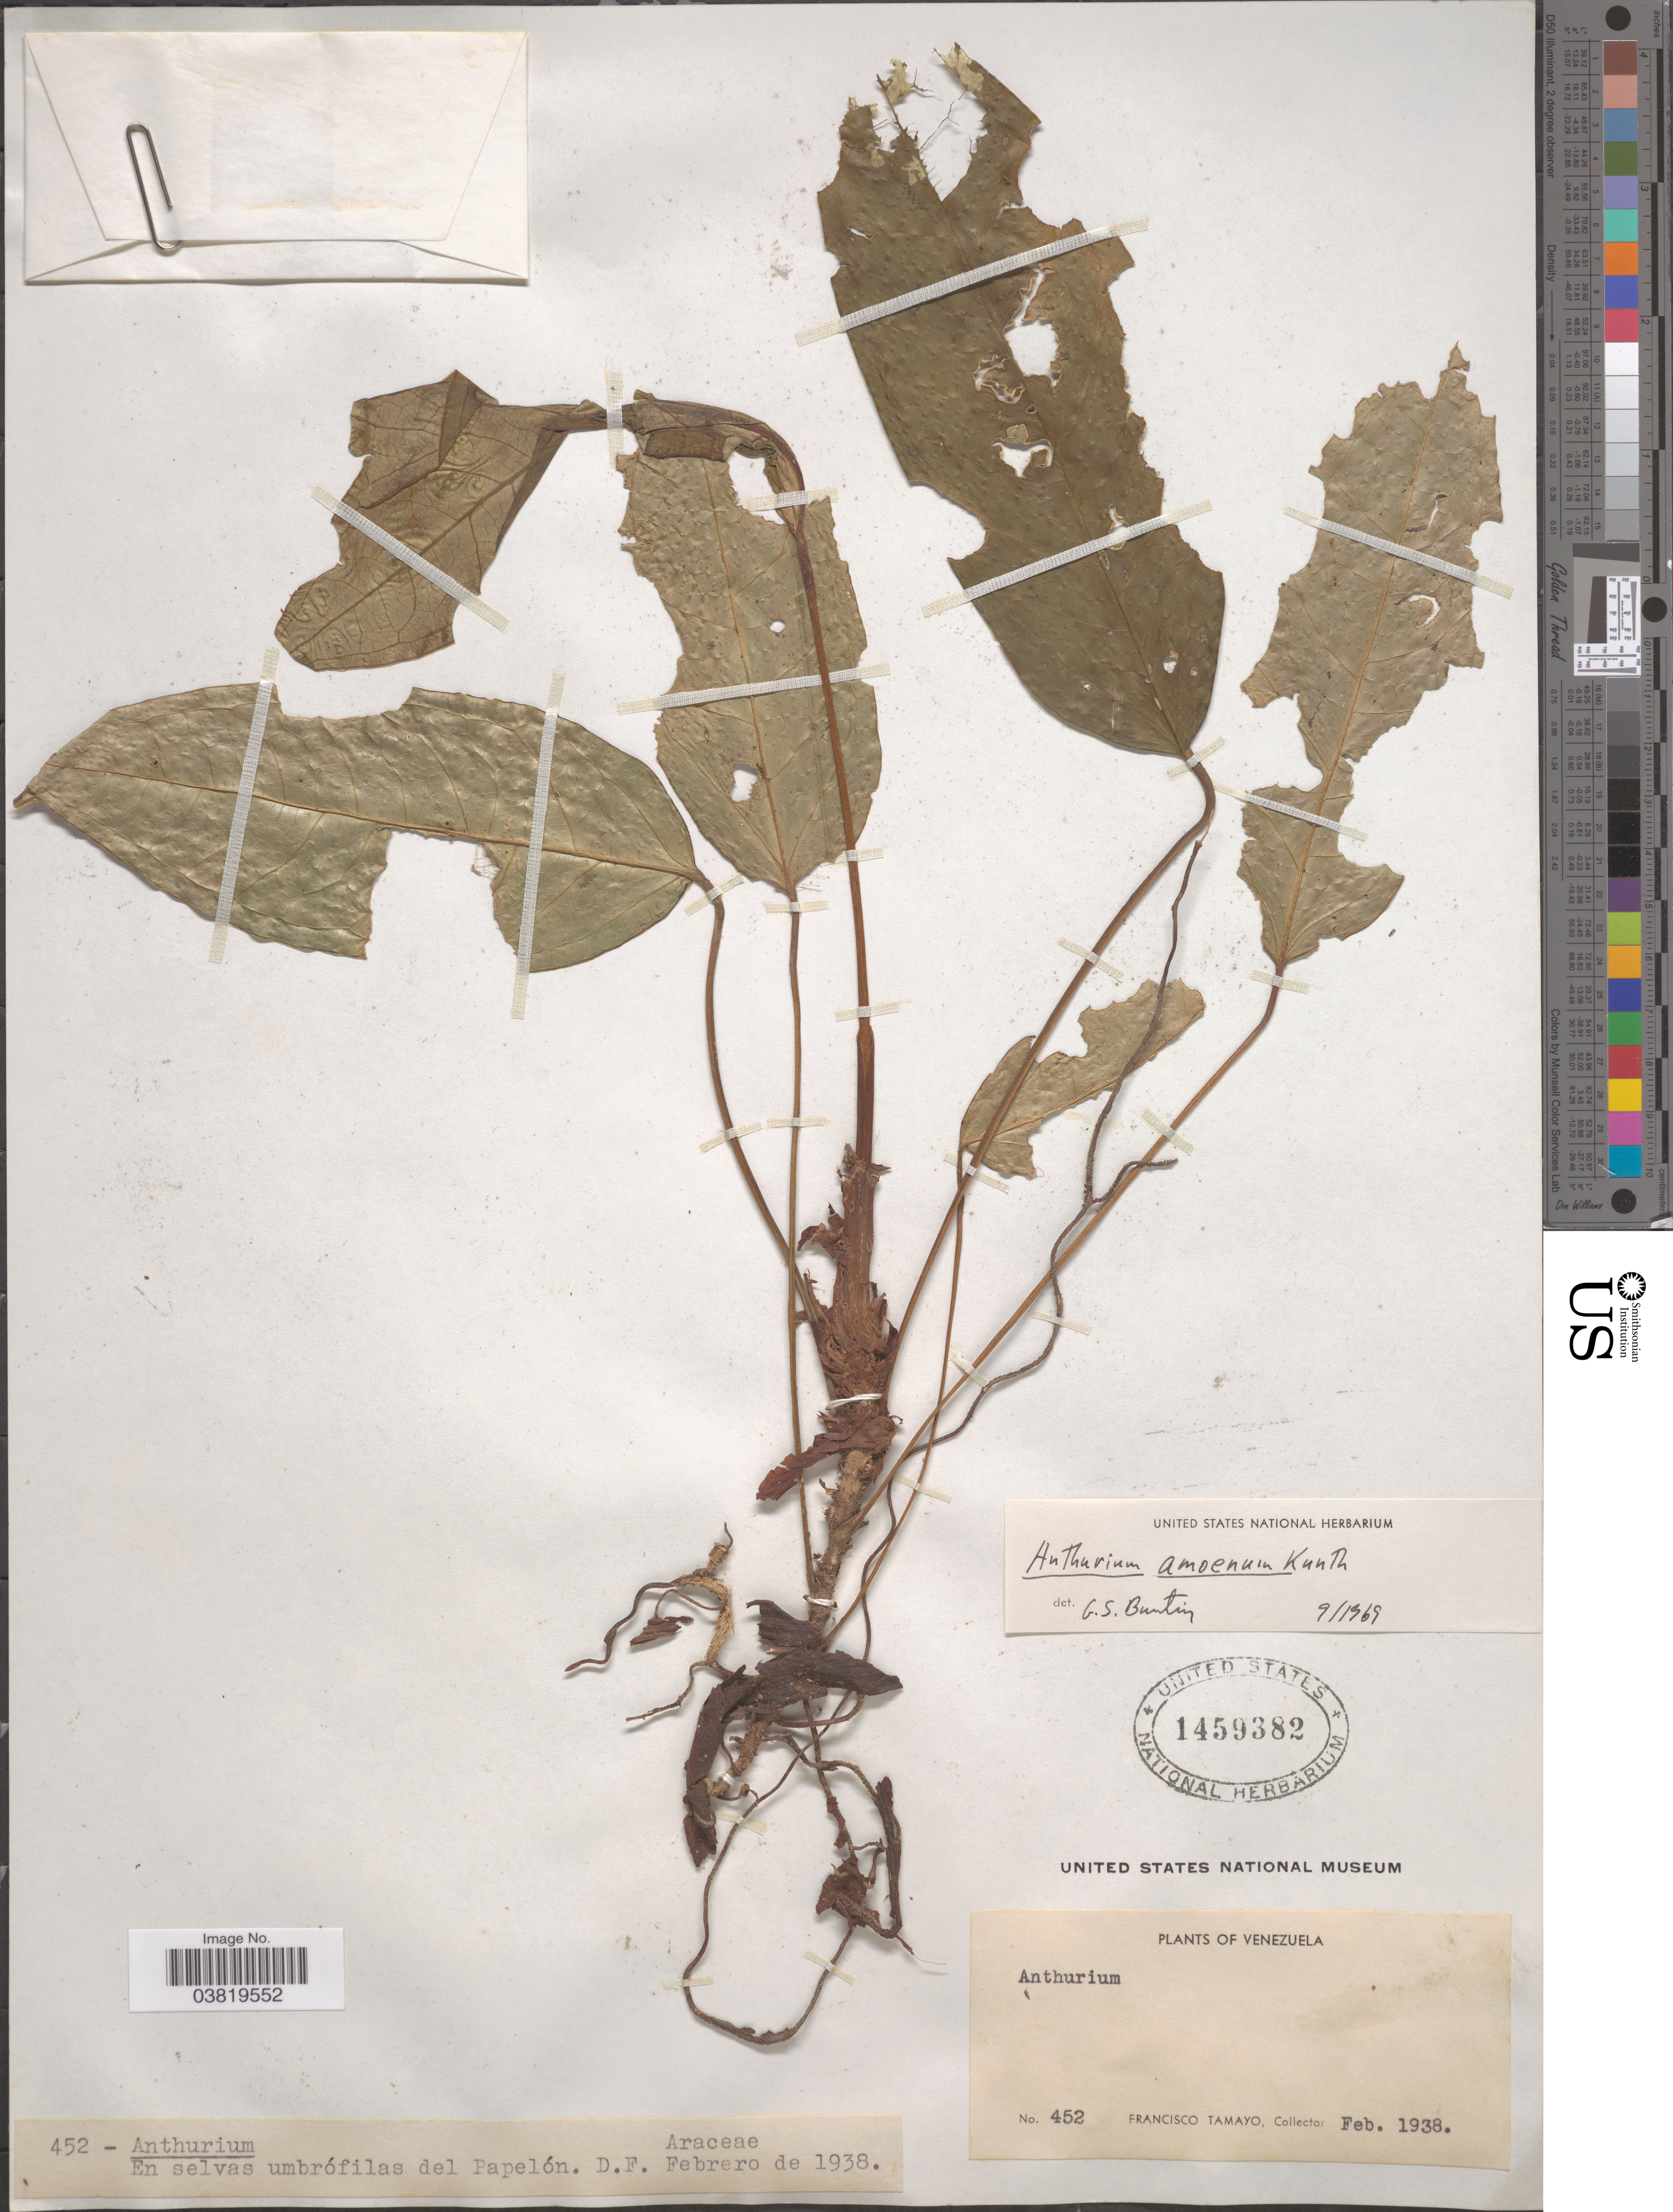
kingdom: Plantae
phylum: Tracheophyta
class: Liliopsida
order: Alismatales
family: Araceae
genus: Anthurium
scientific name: Anthurium amoenum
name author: Kunth & C.D. Bouché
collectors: F. Tamayo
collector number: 452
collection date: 1938-02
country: Venezuela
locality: En selvas umbrófilas del Papelón. D.F.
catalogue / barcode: US 1459382